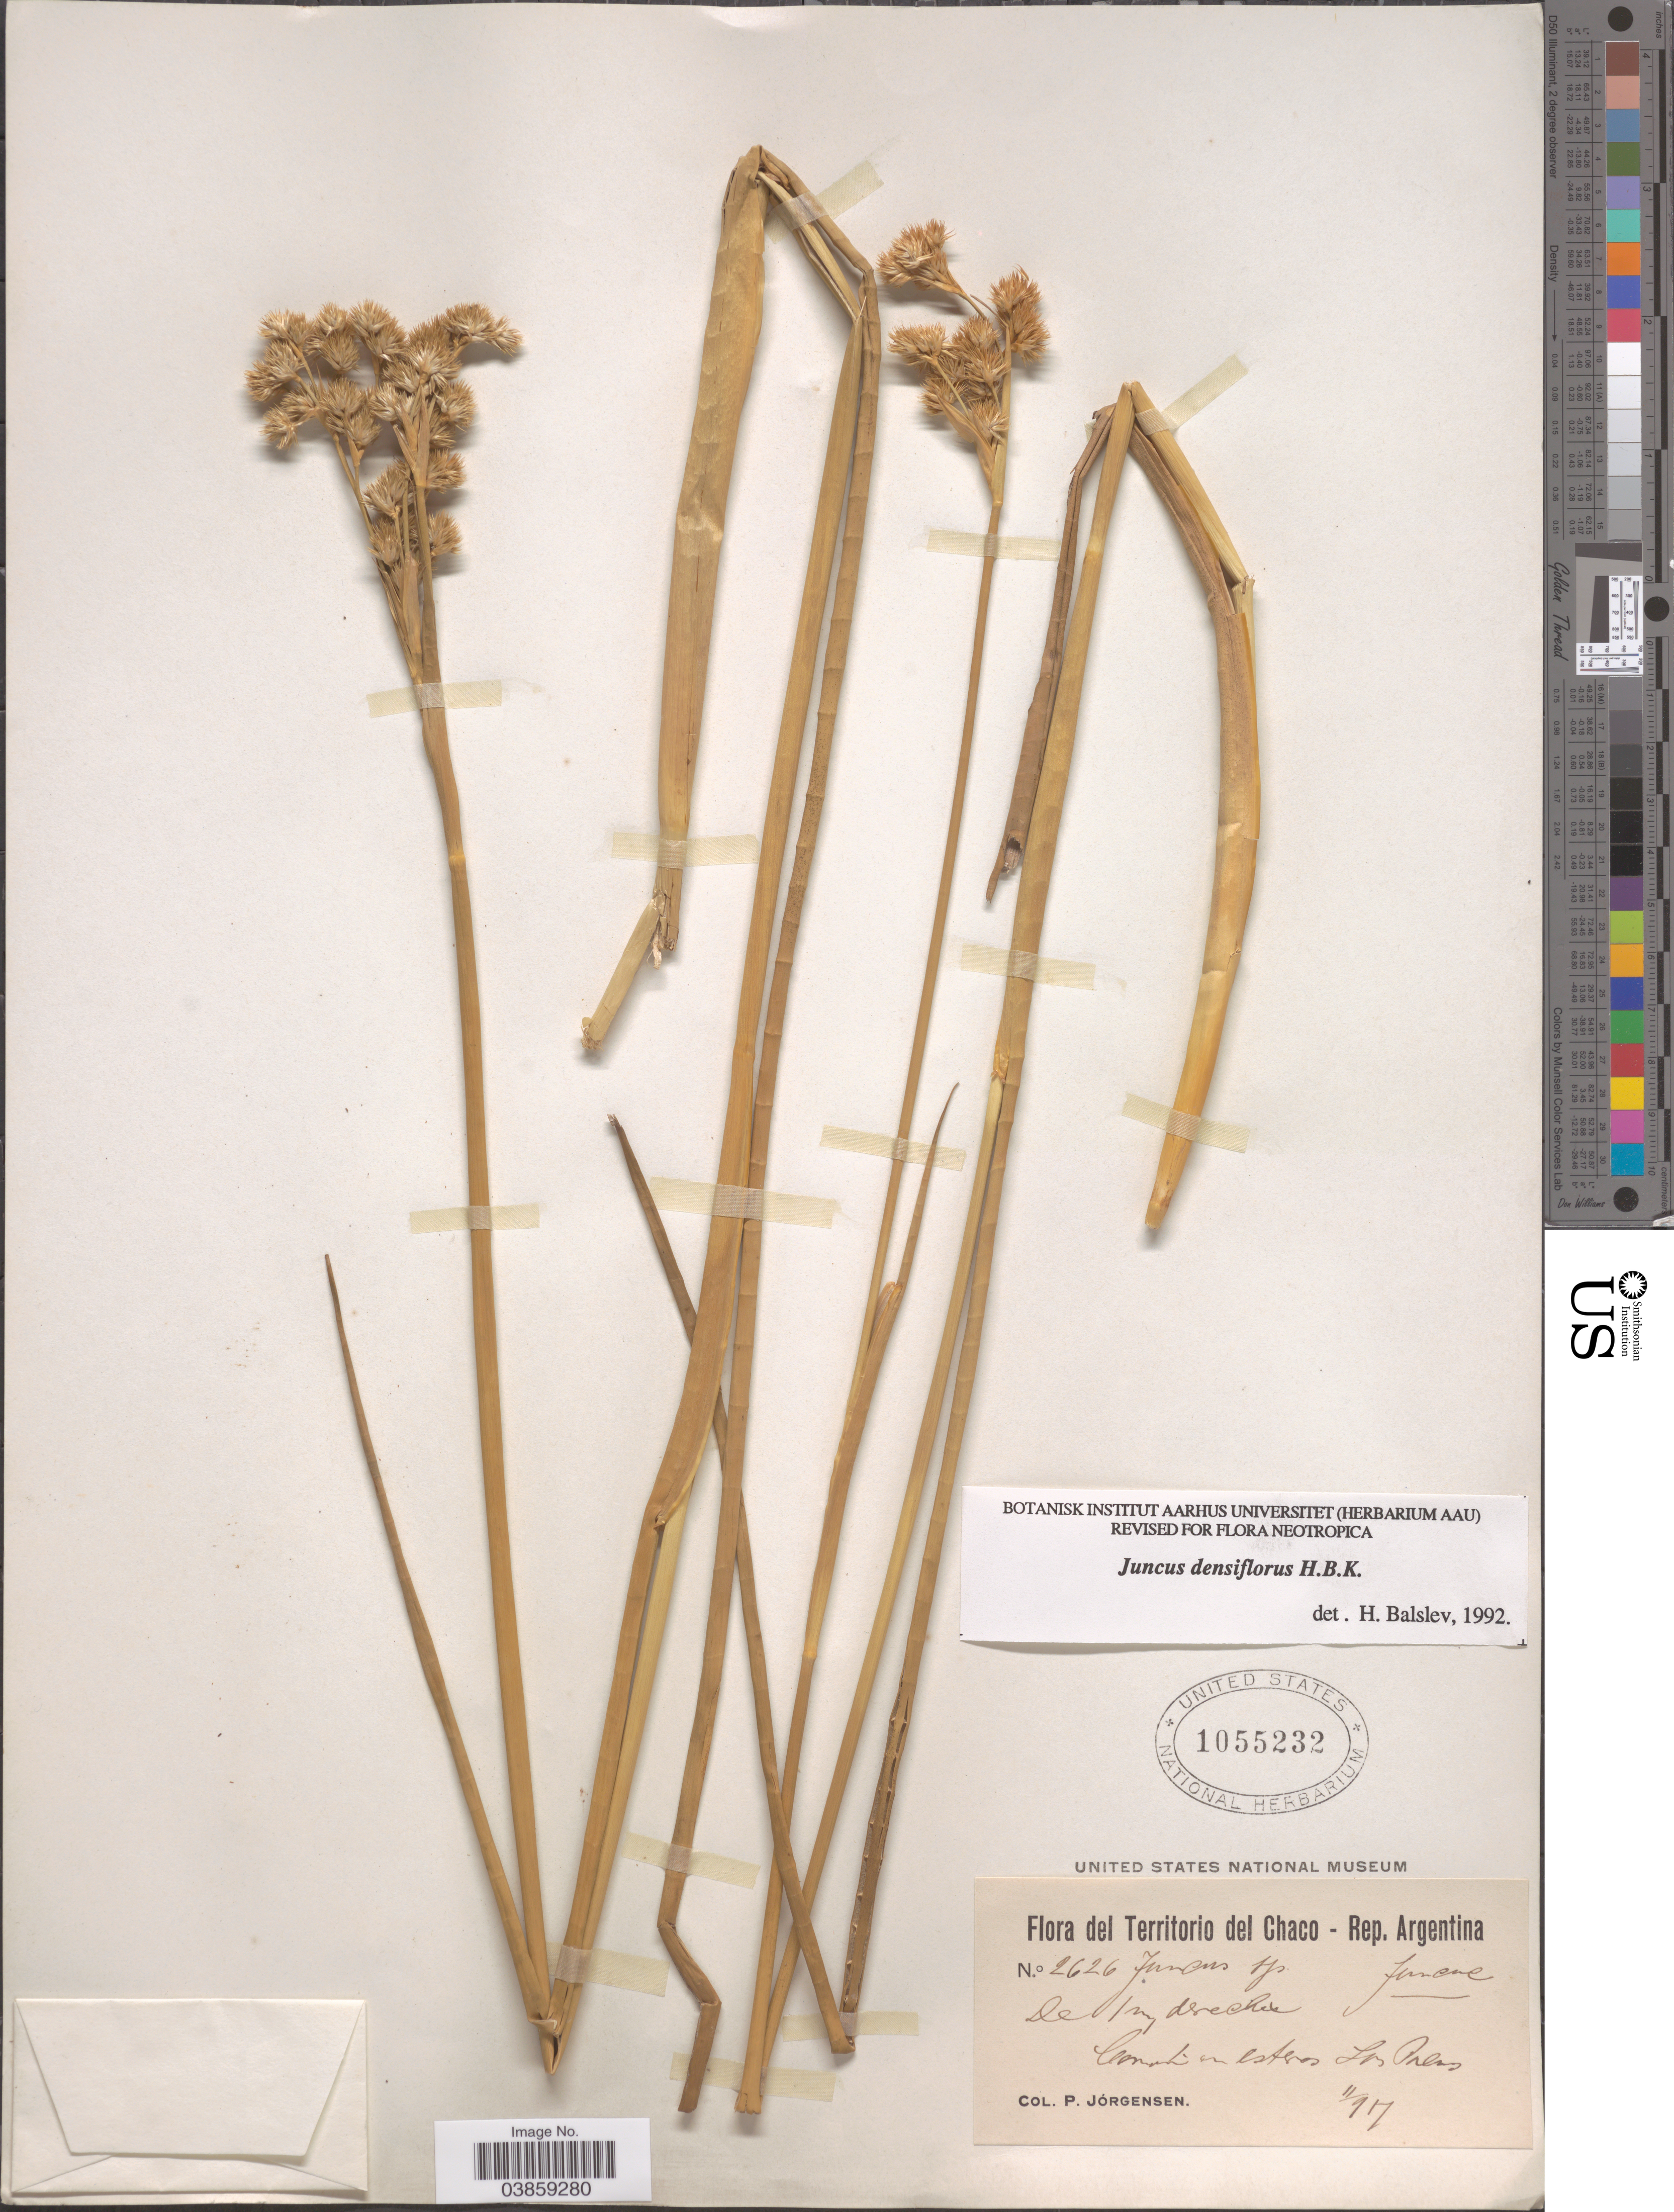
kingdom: Plantae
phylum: Tracheophyta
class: Liliopsida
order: Poales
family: Juncaceae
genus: Juncus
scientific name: Juncus densiflorus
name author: Kunth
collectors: P. Jörgensen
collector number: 2626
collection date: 1917-11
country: Argentina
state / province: Chaco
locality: Comun en esteros Los Palmas.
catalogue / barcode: US 1055232